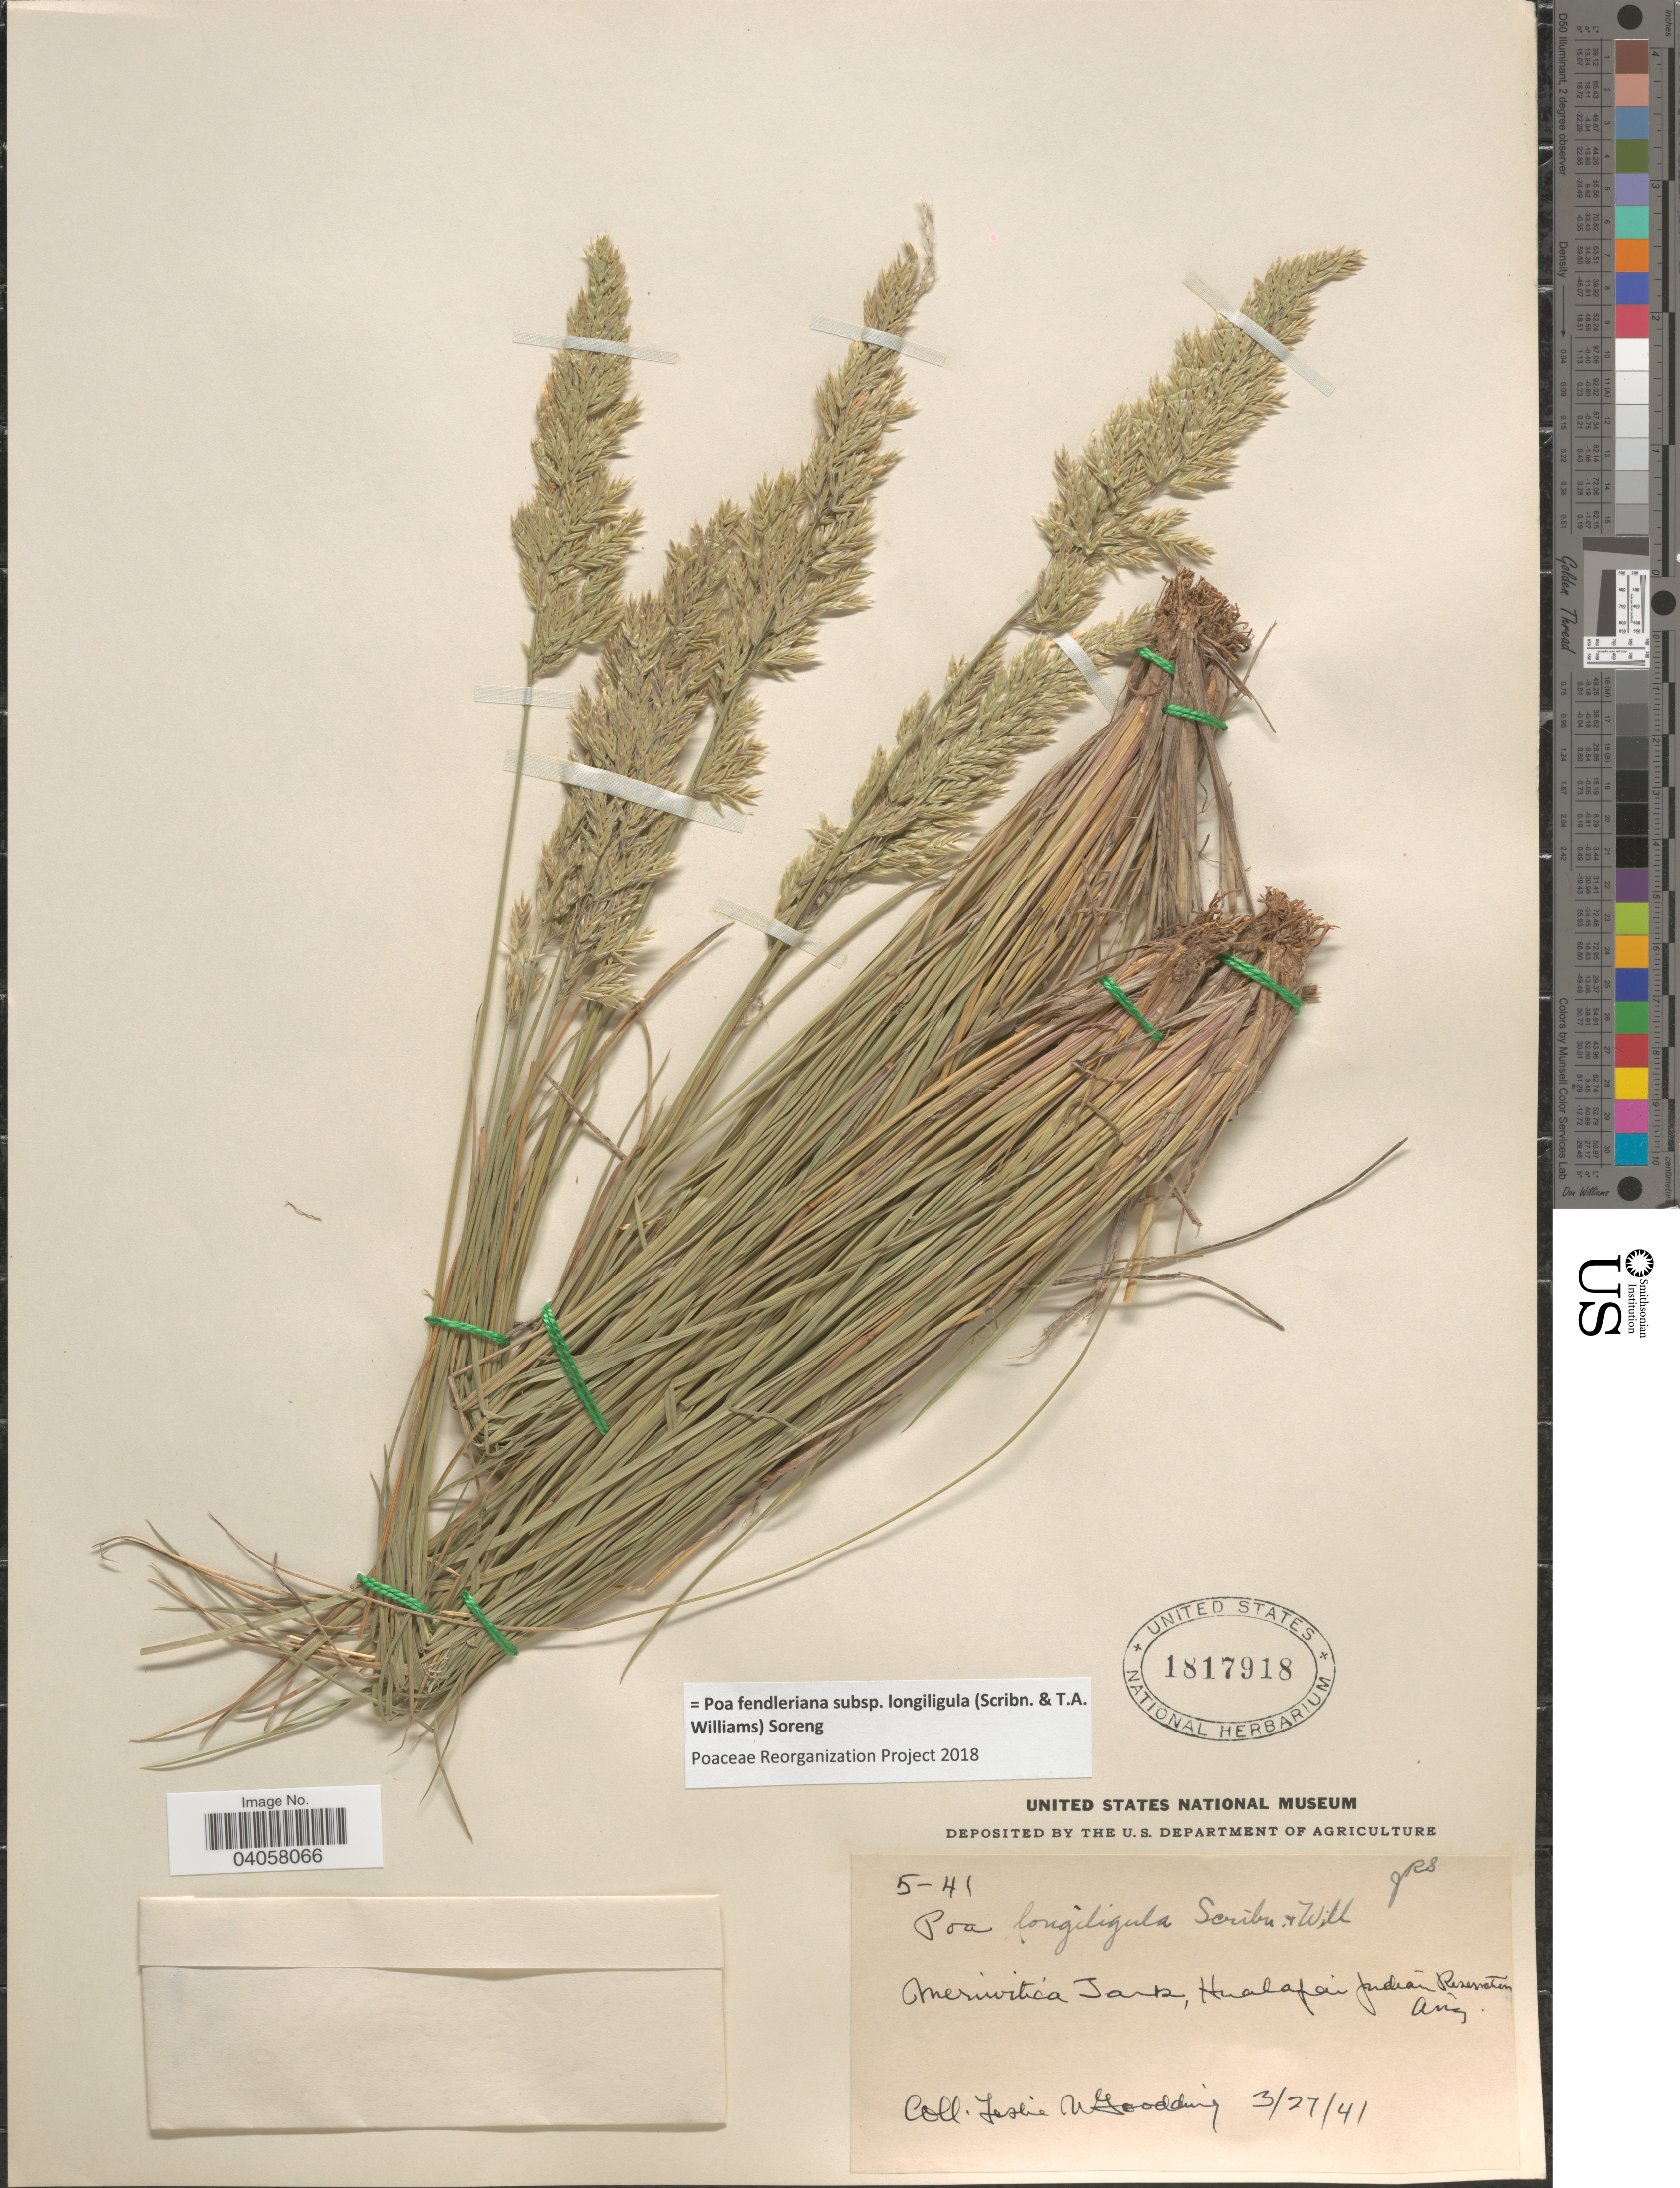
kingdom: Plantae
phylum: Tracheophyta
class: Liliopsida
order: Poales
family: Poaceae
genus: Poa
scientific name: Poa fendleriana subsp. longiligula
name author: (Scribn. & T.A. Williams) Soreng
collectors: L. N. Goodding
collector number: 5-41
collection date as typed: Transcribed d/m/y: 27/3/41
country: United States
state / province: Arizona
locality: Meriwitica Jark, Hualapai junction Reservation.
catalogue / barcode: US 1817918